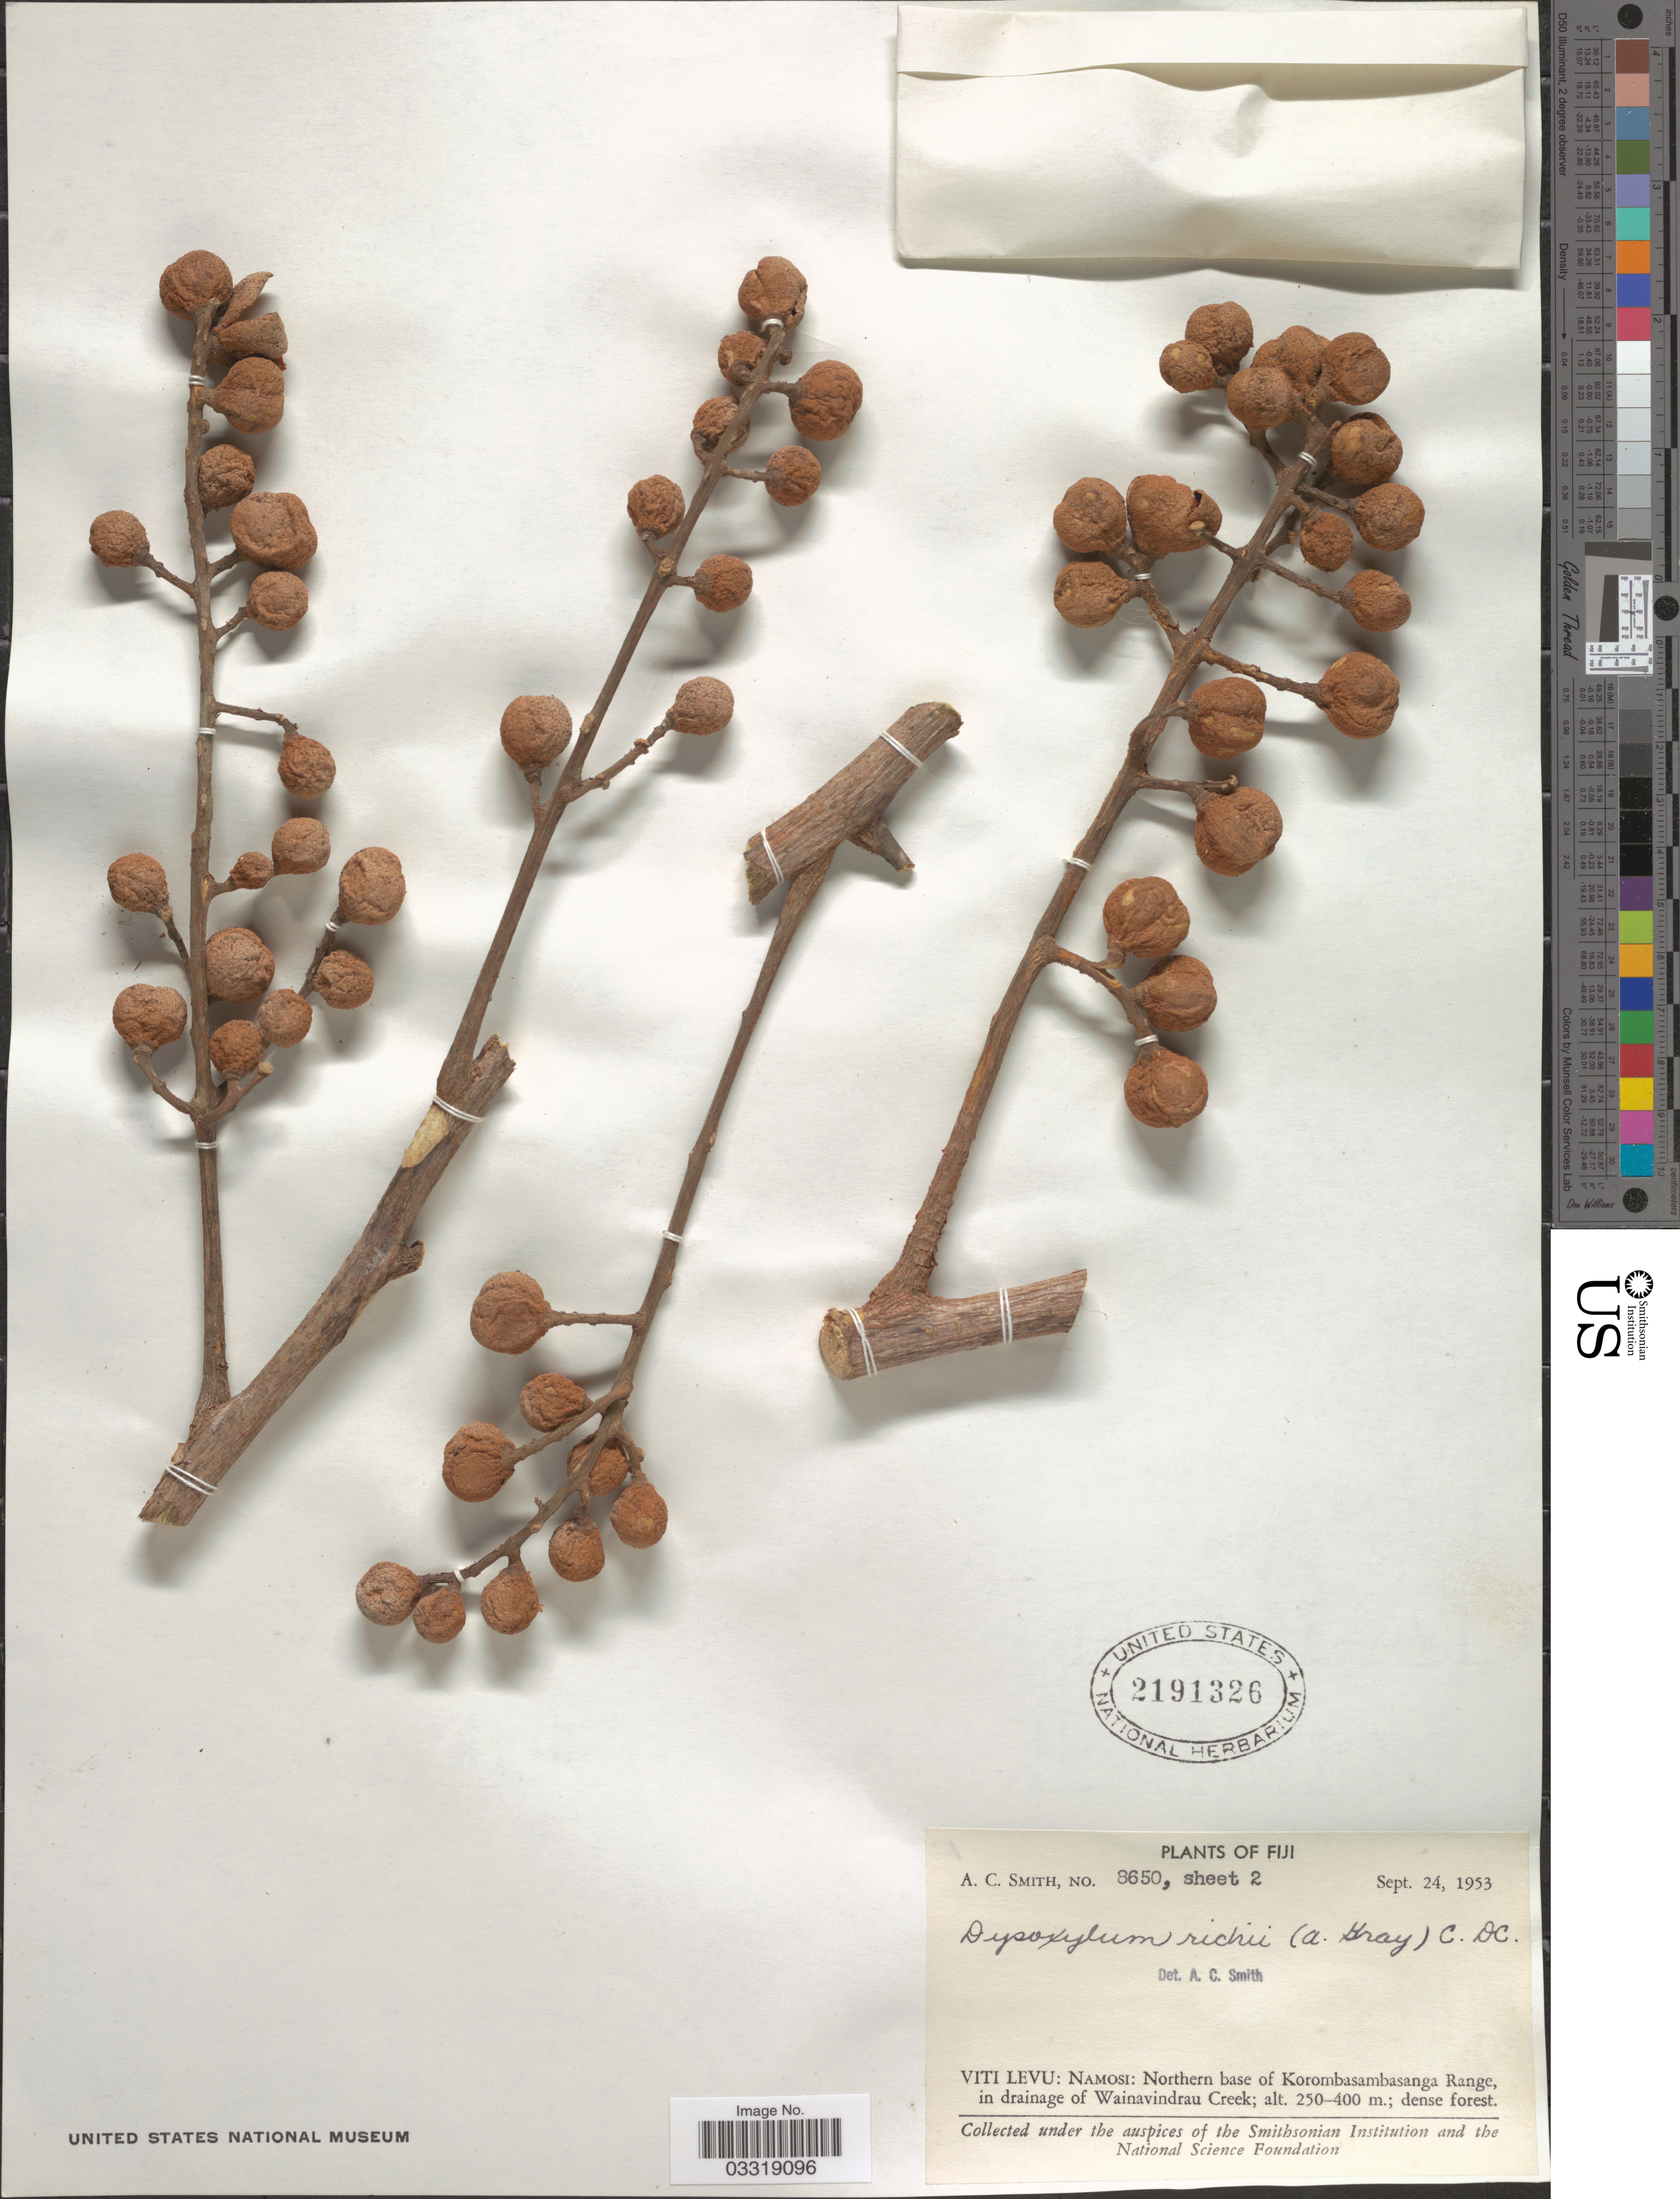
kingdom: Plantae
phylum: Tracheophyta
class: Magnoliopsida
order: Sapindales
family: Meliaceae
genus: Didymocheton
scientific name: Didymocheton alliaceus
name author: (G. Forst.) Mabb.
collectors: A. C. Smith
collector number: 8650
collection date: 1953-09-24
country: Fiji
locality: Viti Levu: Namosi: Northern base of Korombasambasanga Range, in drainage of Wainavindrau Creek.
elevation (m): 250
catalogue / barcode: US 2191326